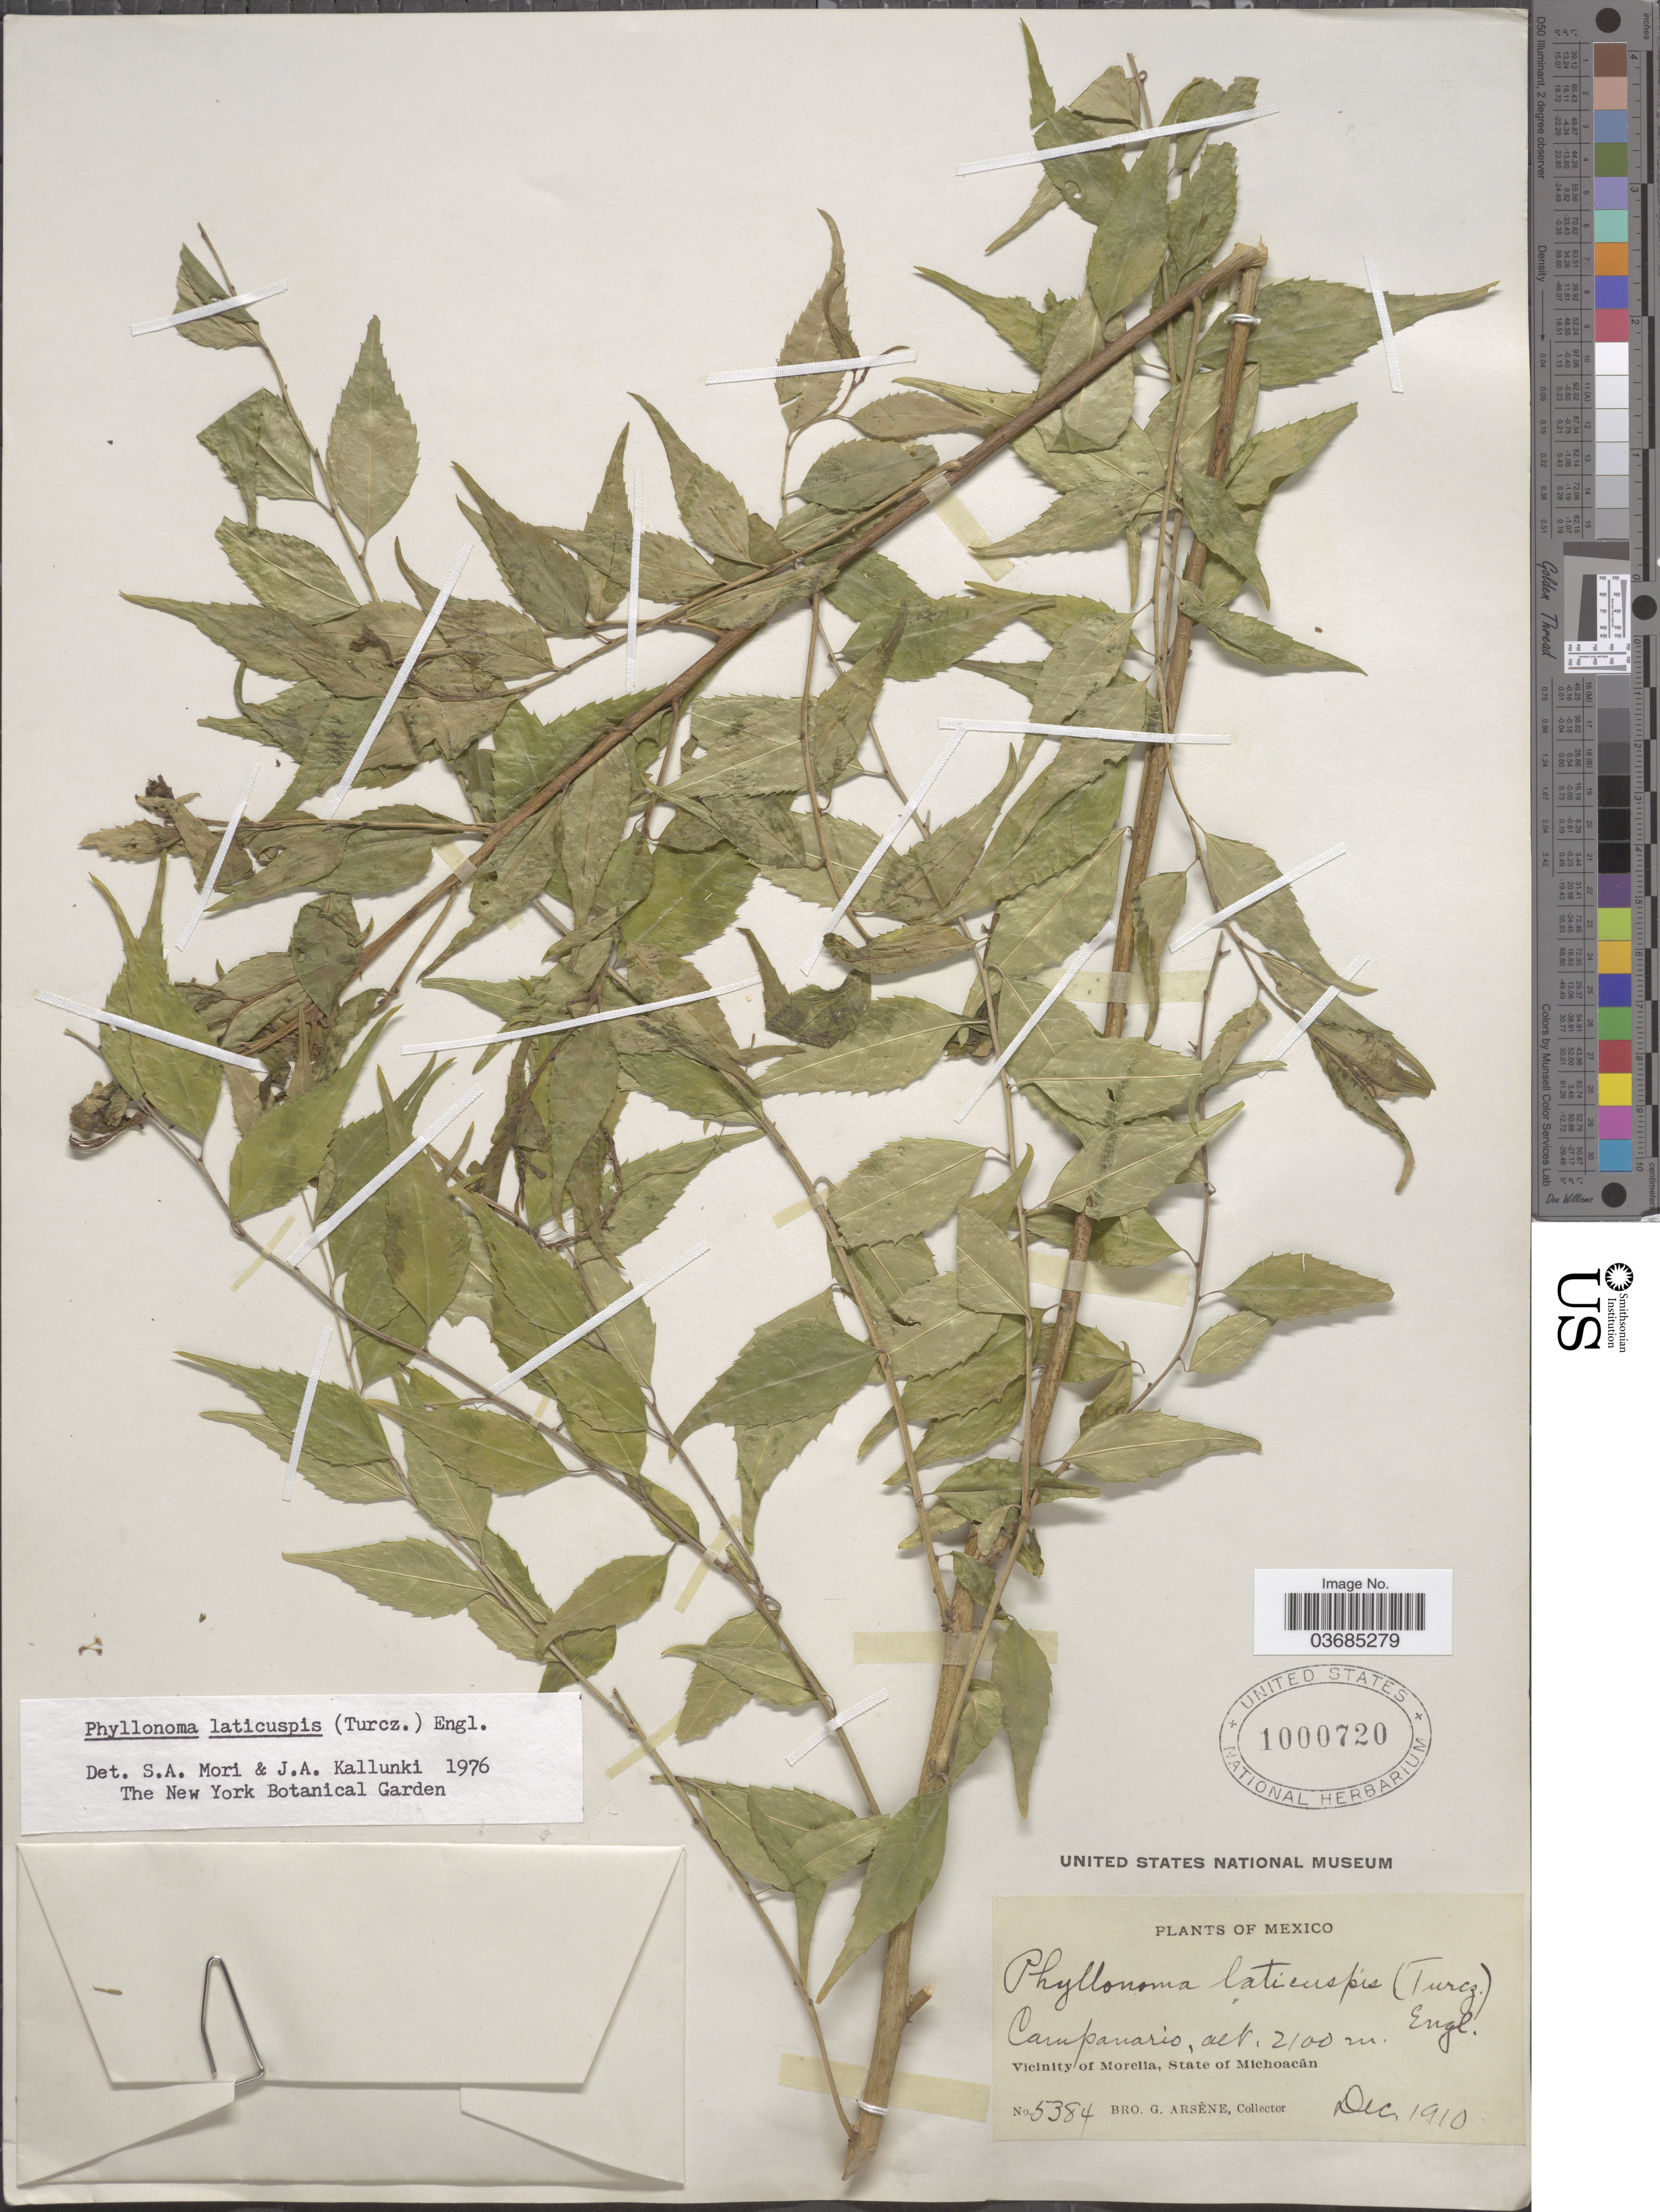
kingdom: Plantae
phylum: Tracheophyta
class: Magnoliopsida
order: Aquifoliales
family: Phyllonomaceae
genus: Phyllonoma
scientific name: Phyllonoma laticuspis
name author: (Turcz.) Engl.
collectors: Bro. G. Arsène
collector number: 5384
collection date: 1910-12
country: Mexico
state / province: Michoacán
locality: Campanario. Vicinity of Morelia.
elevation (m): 2100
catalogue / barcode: US 1000720